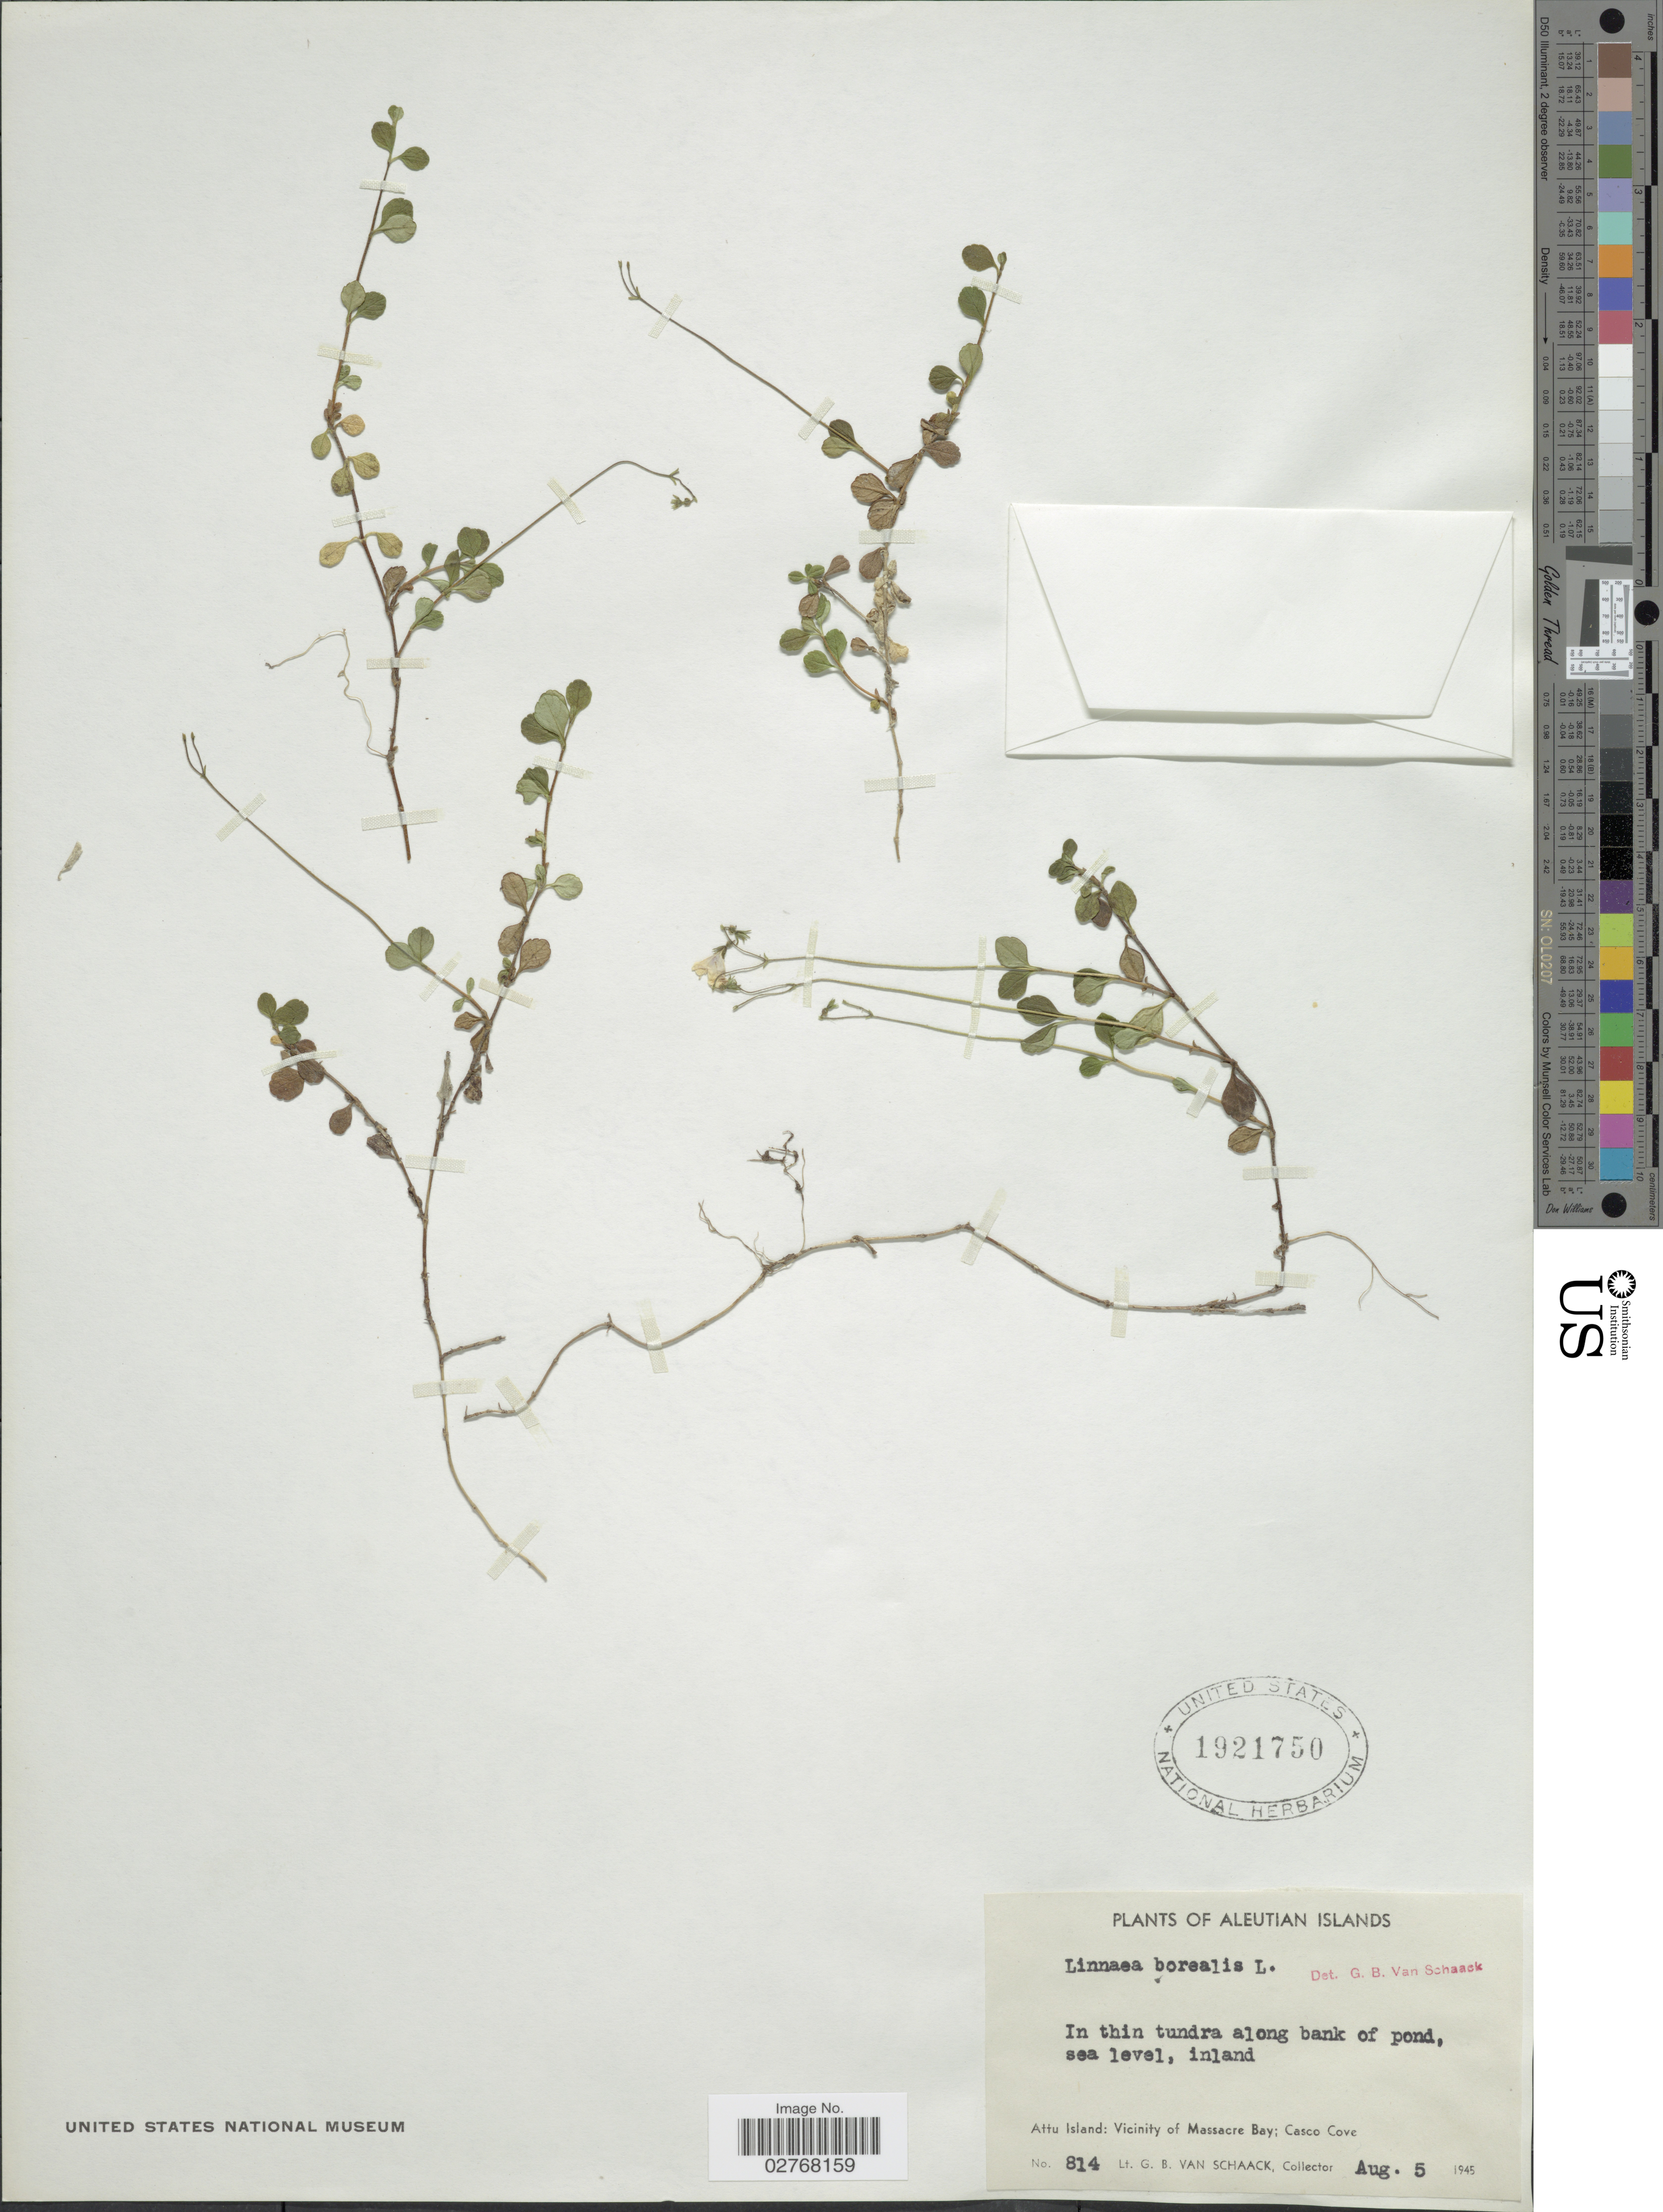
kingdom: Plantae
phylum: Tracheophyta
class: Magnoliopsida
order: Dipsacales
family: Caprifoliaceae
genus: Linnaea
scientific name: Linnaea borealis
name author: L.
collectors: G. Van Schaack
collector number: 814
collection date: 1945-08-05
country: United States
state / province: Alaska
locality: Aleutian Islands. In thin tundra along bank of pond, inland. Attu Island: Vicinity of Massacre Bay; Casco Cove.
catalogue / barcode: US 1921750